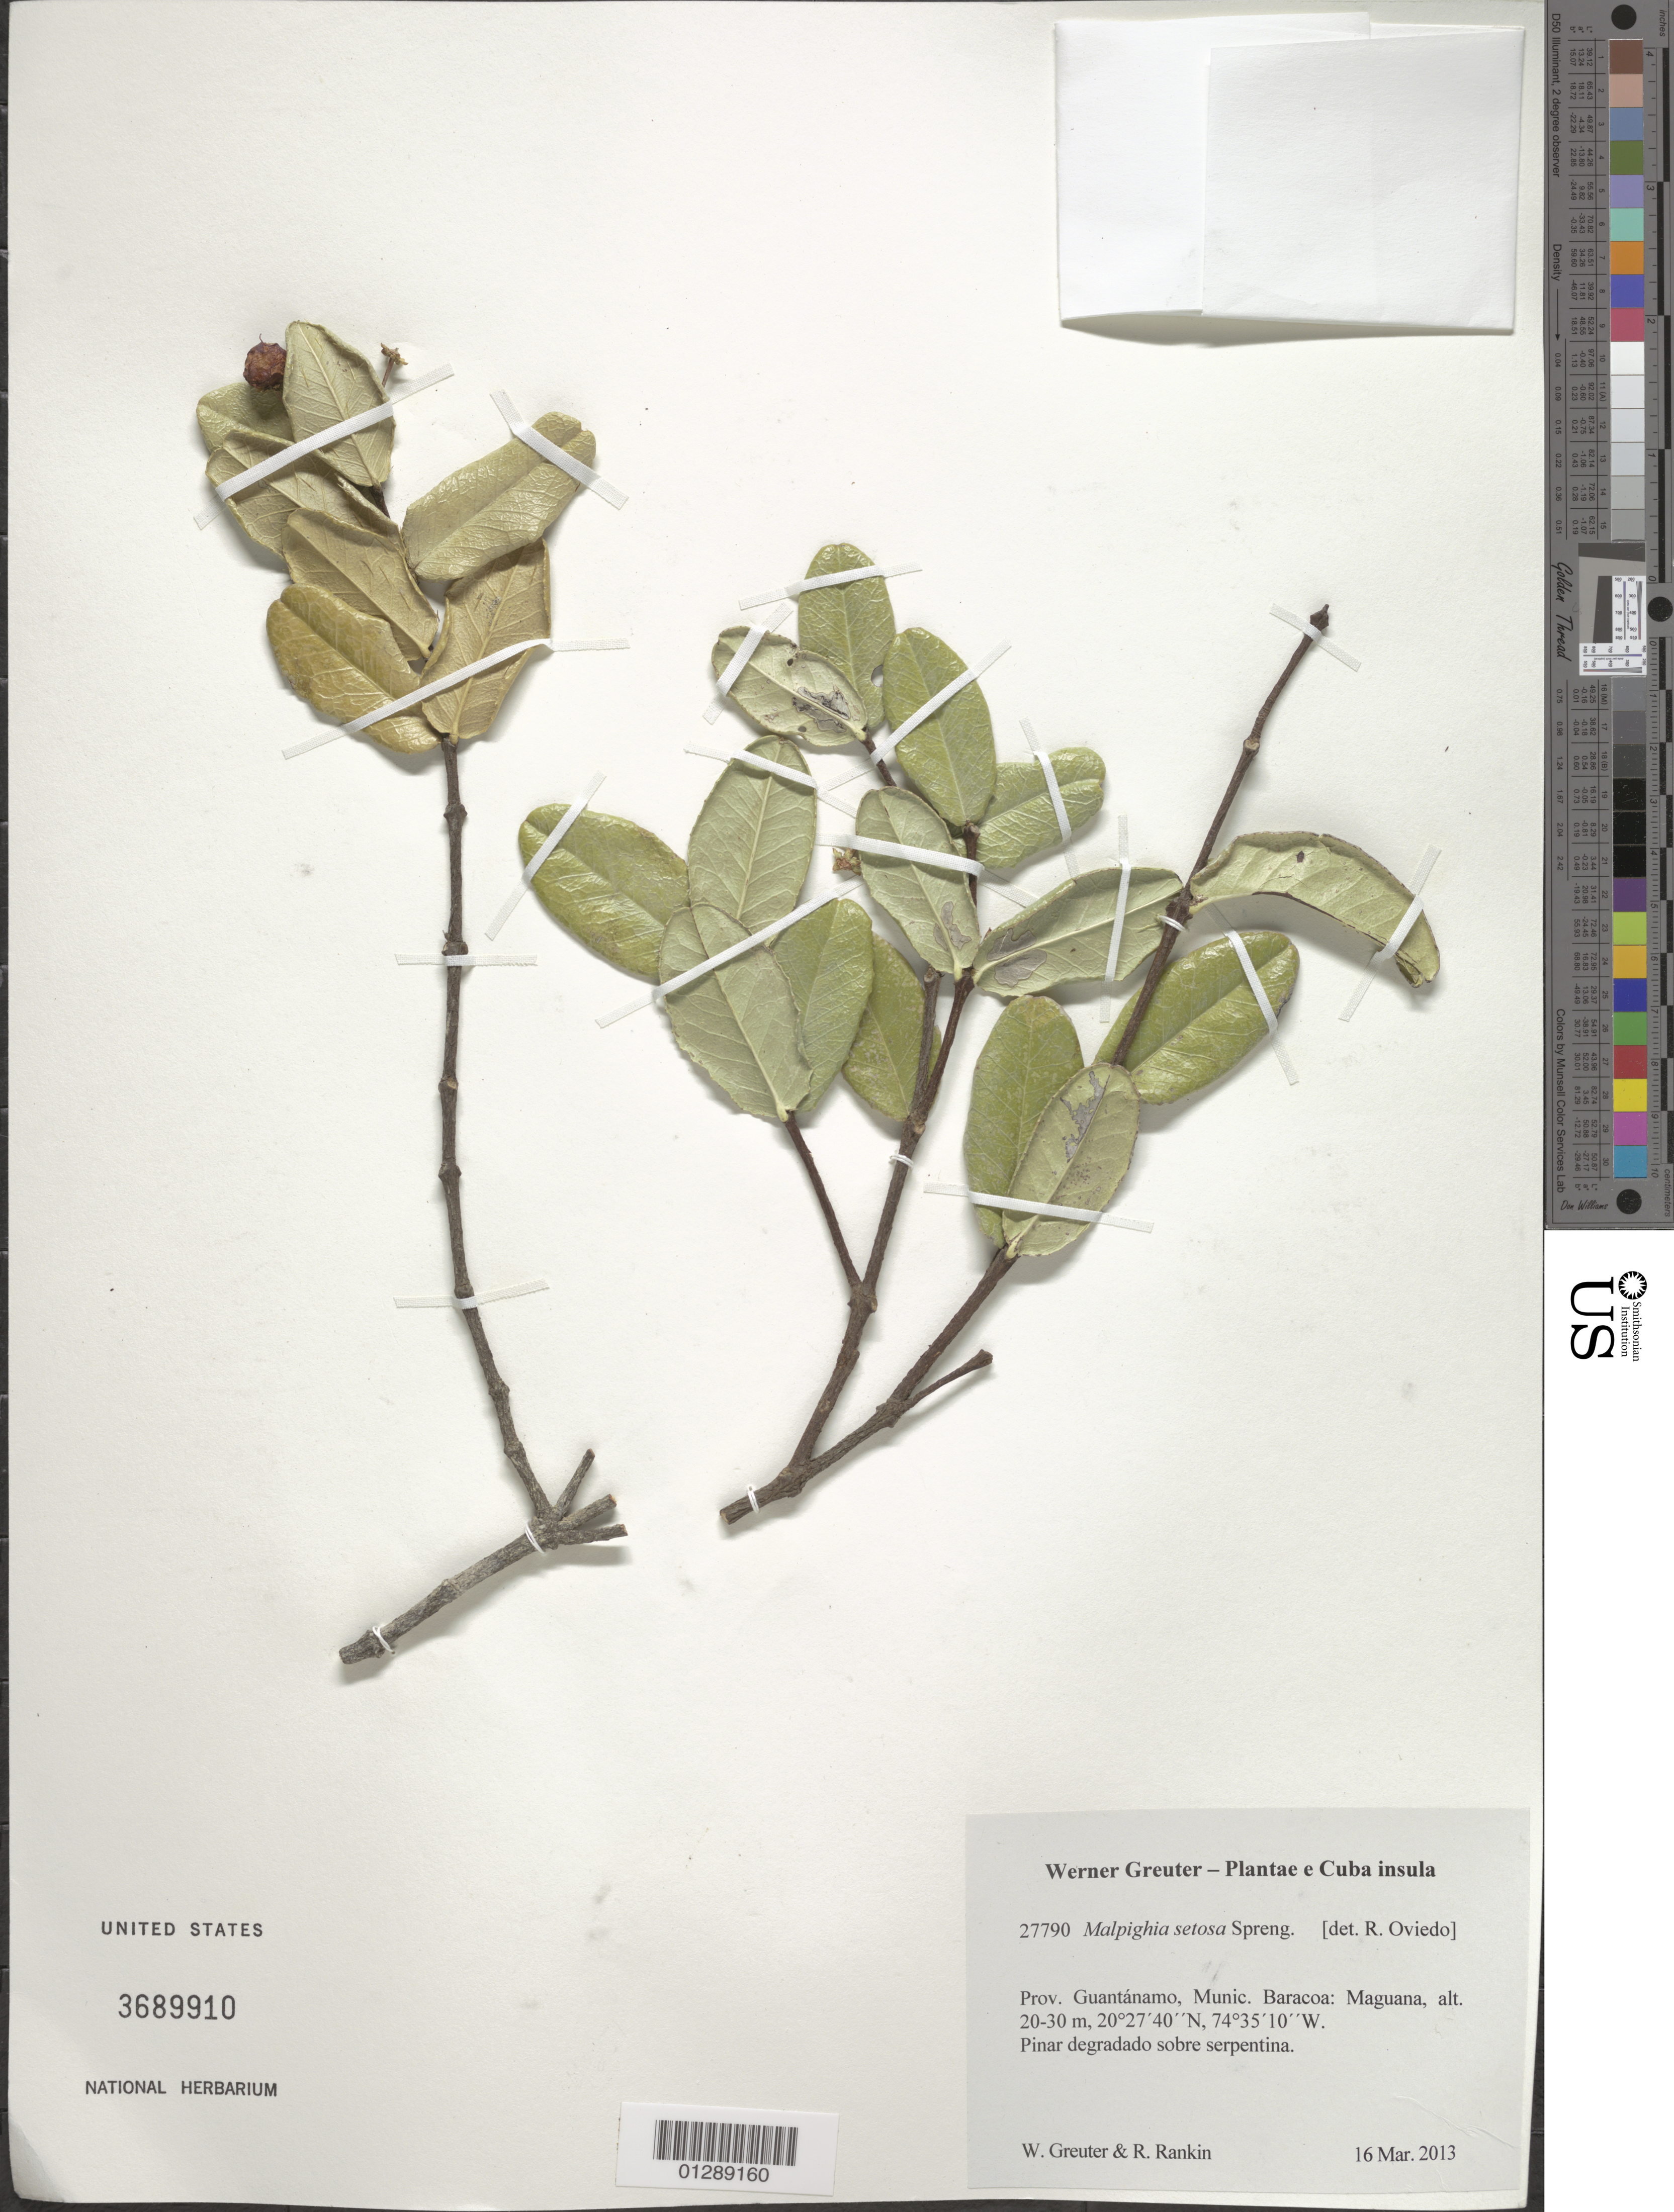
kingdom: Plantae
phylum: Tracheophyta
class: Magnoliopsida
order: Malpighiales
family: Malpighiaceae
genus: Malpighia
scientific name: Malpighia setosa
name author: Spreng.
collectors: W. R. Greuter & R. Rankin Rodriguez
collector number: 27790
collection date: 2013-03-16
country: Cuba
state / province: Guantanamo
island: Cuba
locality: Munic. Baracoa: Maguana.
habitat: Pinar degradado sobre serpentina.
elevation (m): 20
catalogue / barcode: US 3689910